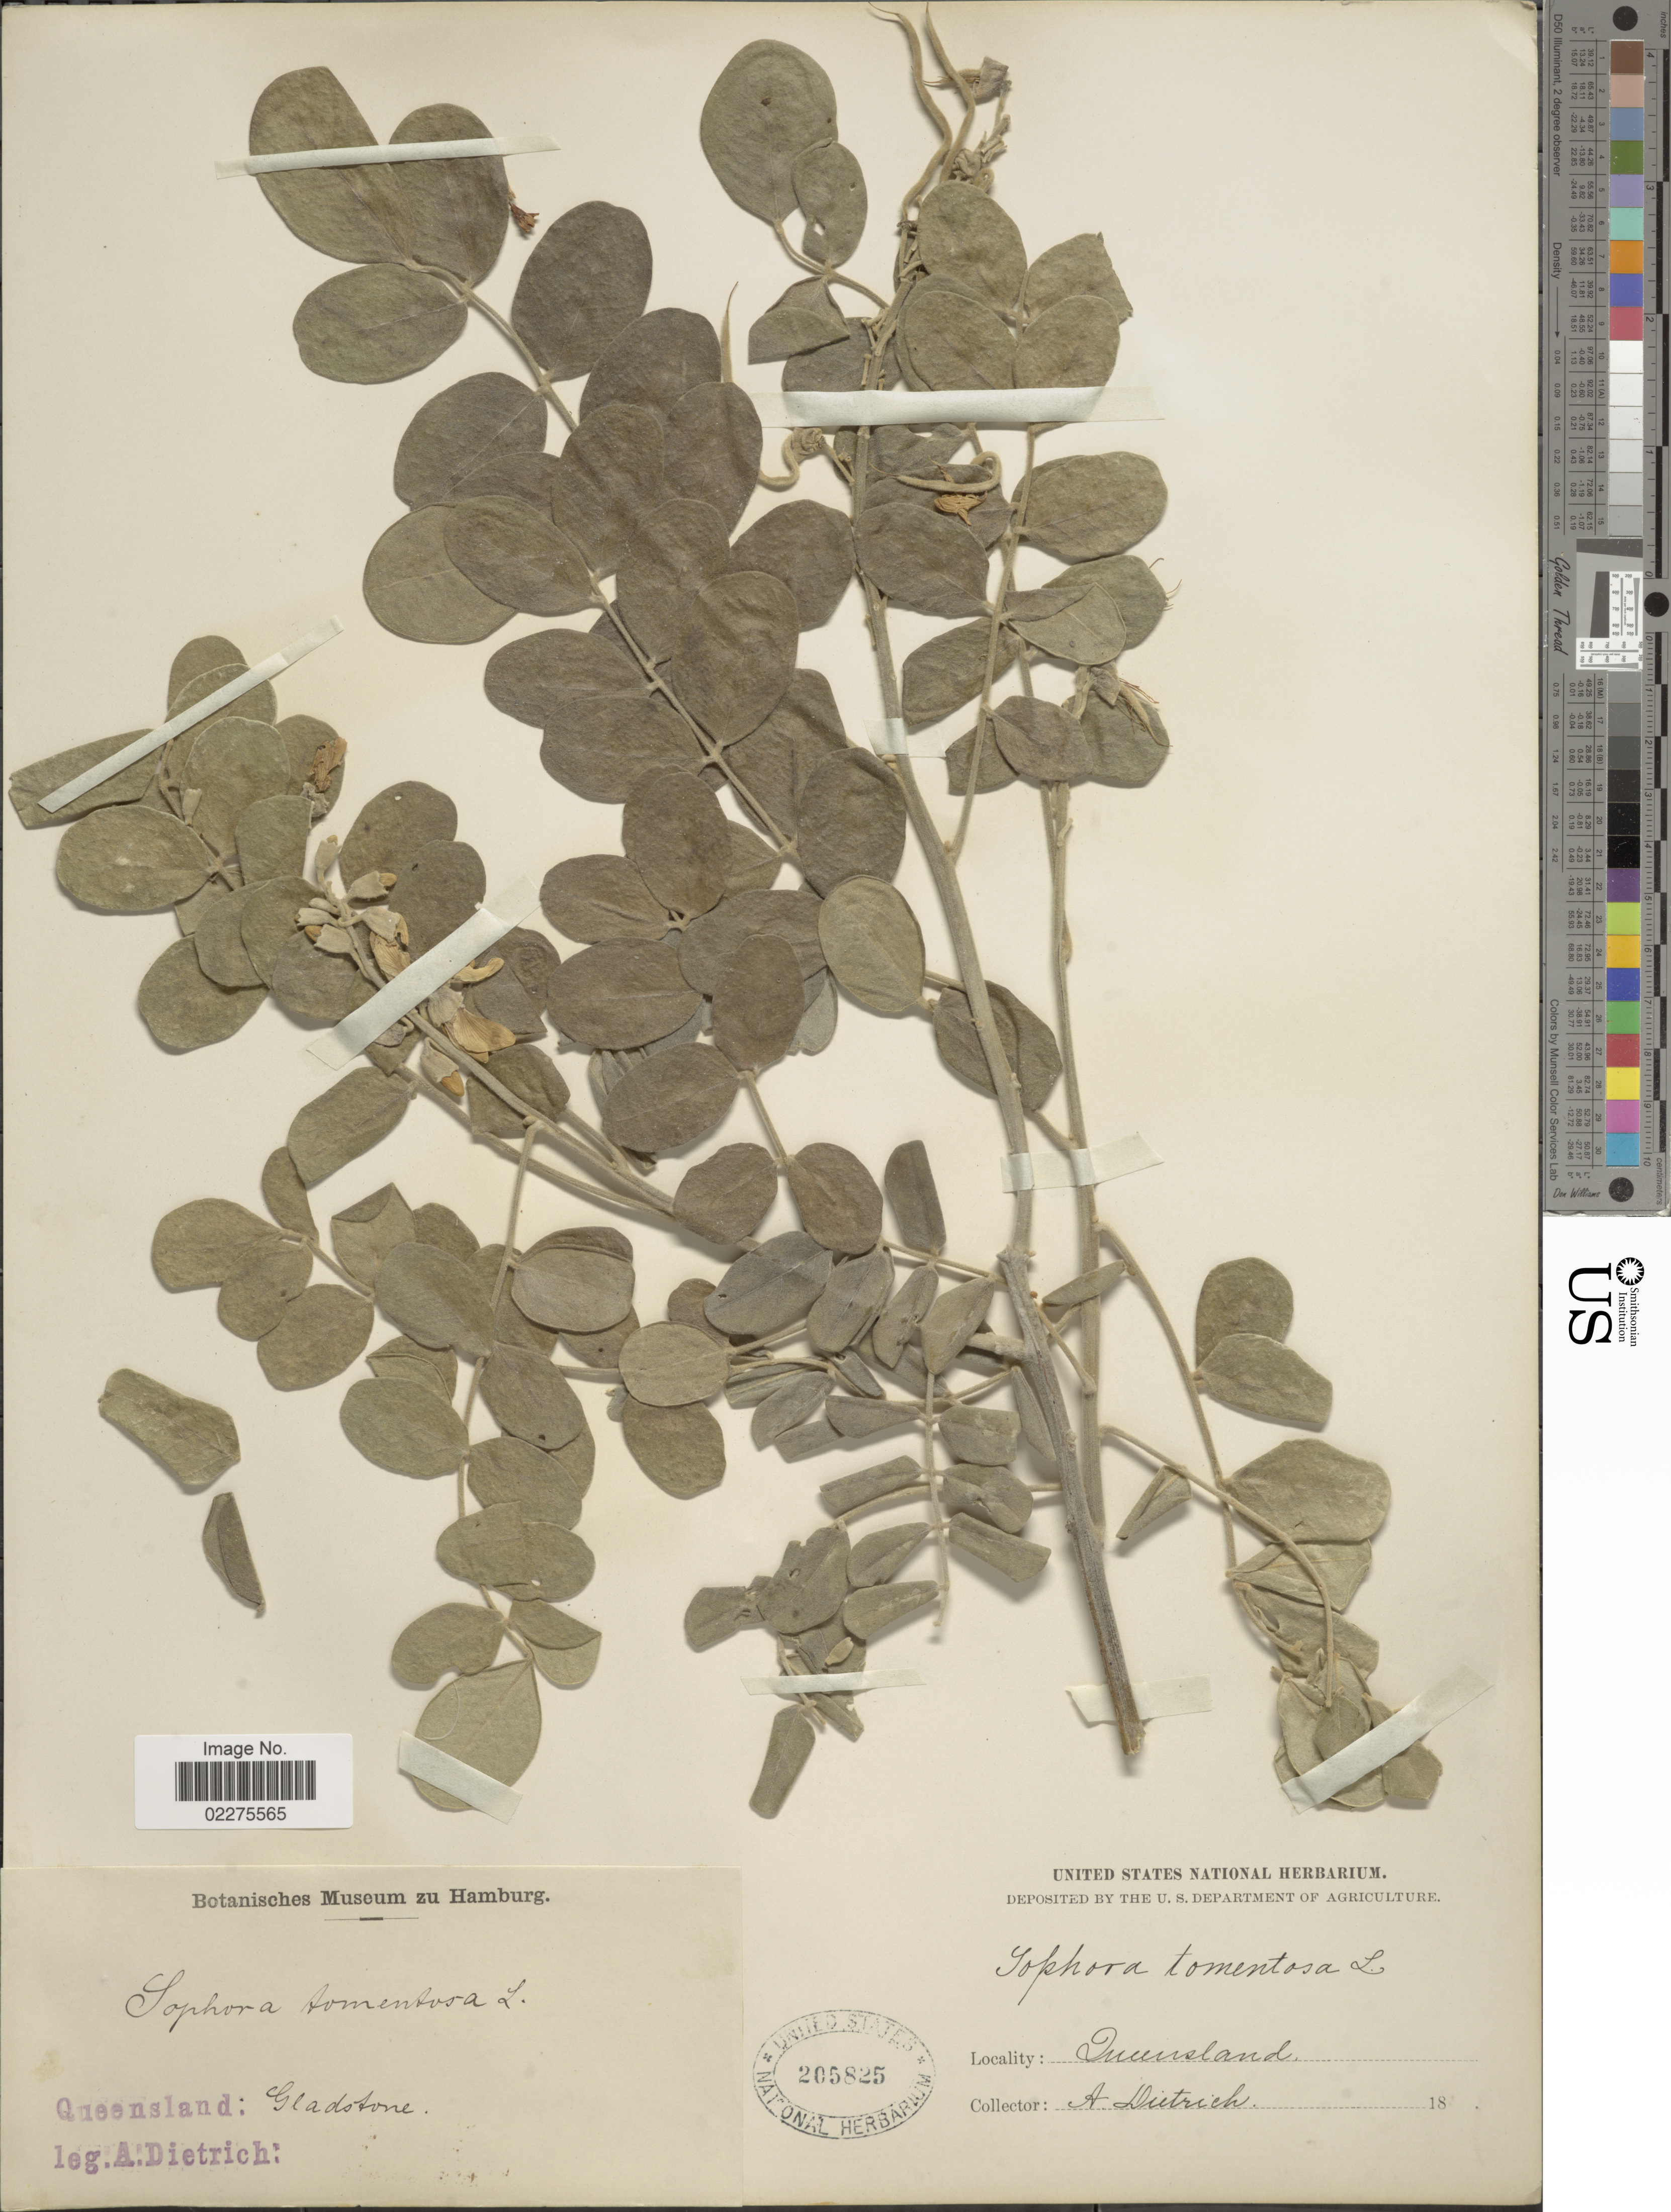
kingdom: Plantae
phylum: Tracheophyta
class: Magnoliopsida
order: Fabales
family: Fabaceae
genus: Sophora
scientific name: Sophora tomentosa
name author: L.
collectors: A. Dietrich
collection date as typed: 18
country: Australia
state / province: Queensland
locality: Gladstone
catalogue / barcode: US 205825